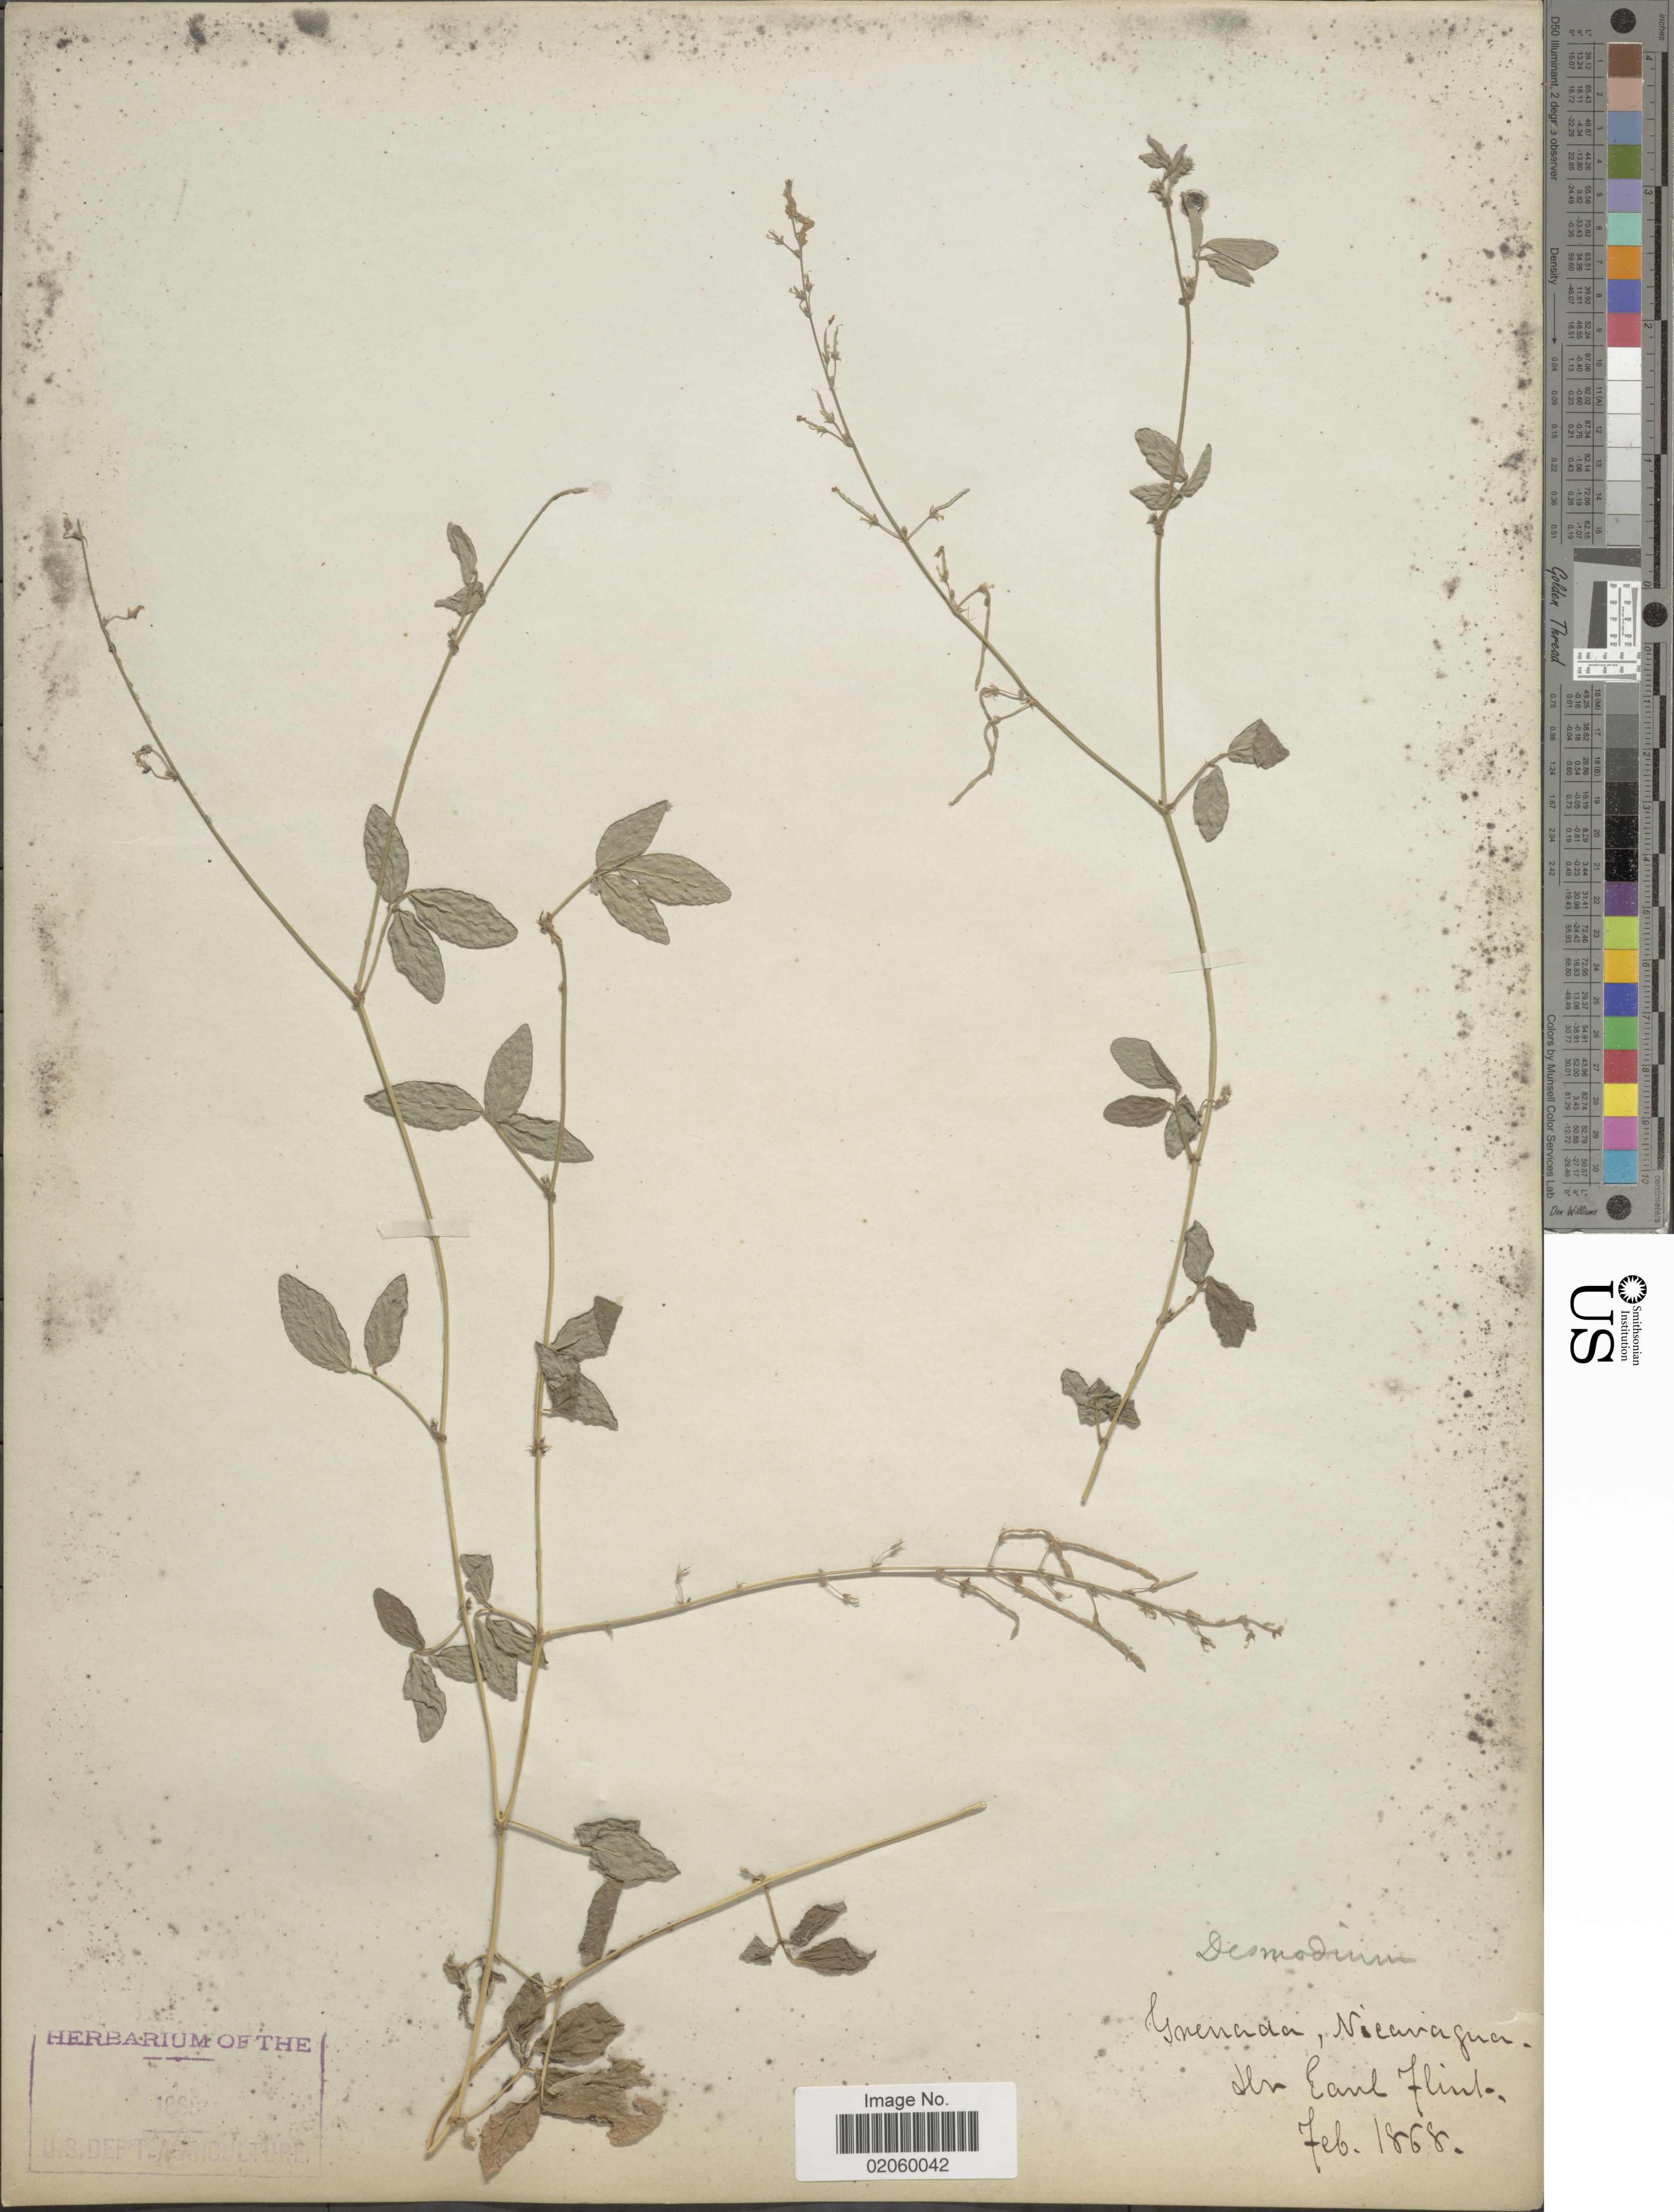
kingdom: Plantae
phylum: Tracheophyta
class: Magnoliopsida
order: Fabales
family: Fabaceae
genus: Desmodium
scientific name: Desmodium scorpiurus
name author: (Sw.) Desv. ex DC.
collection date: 1868-02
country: Nicaragua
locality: Grenada